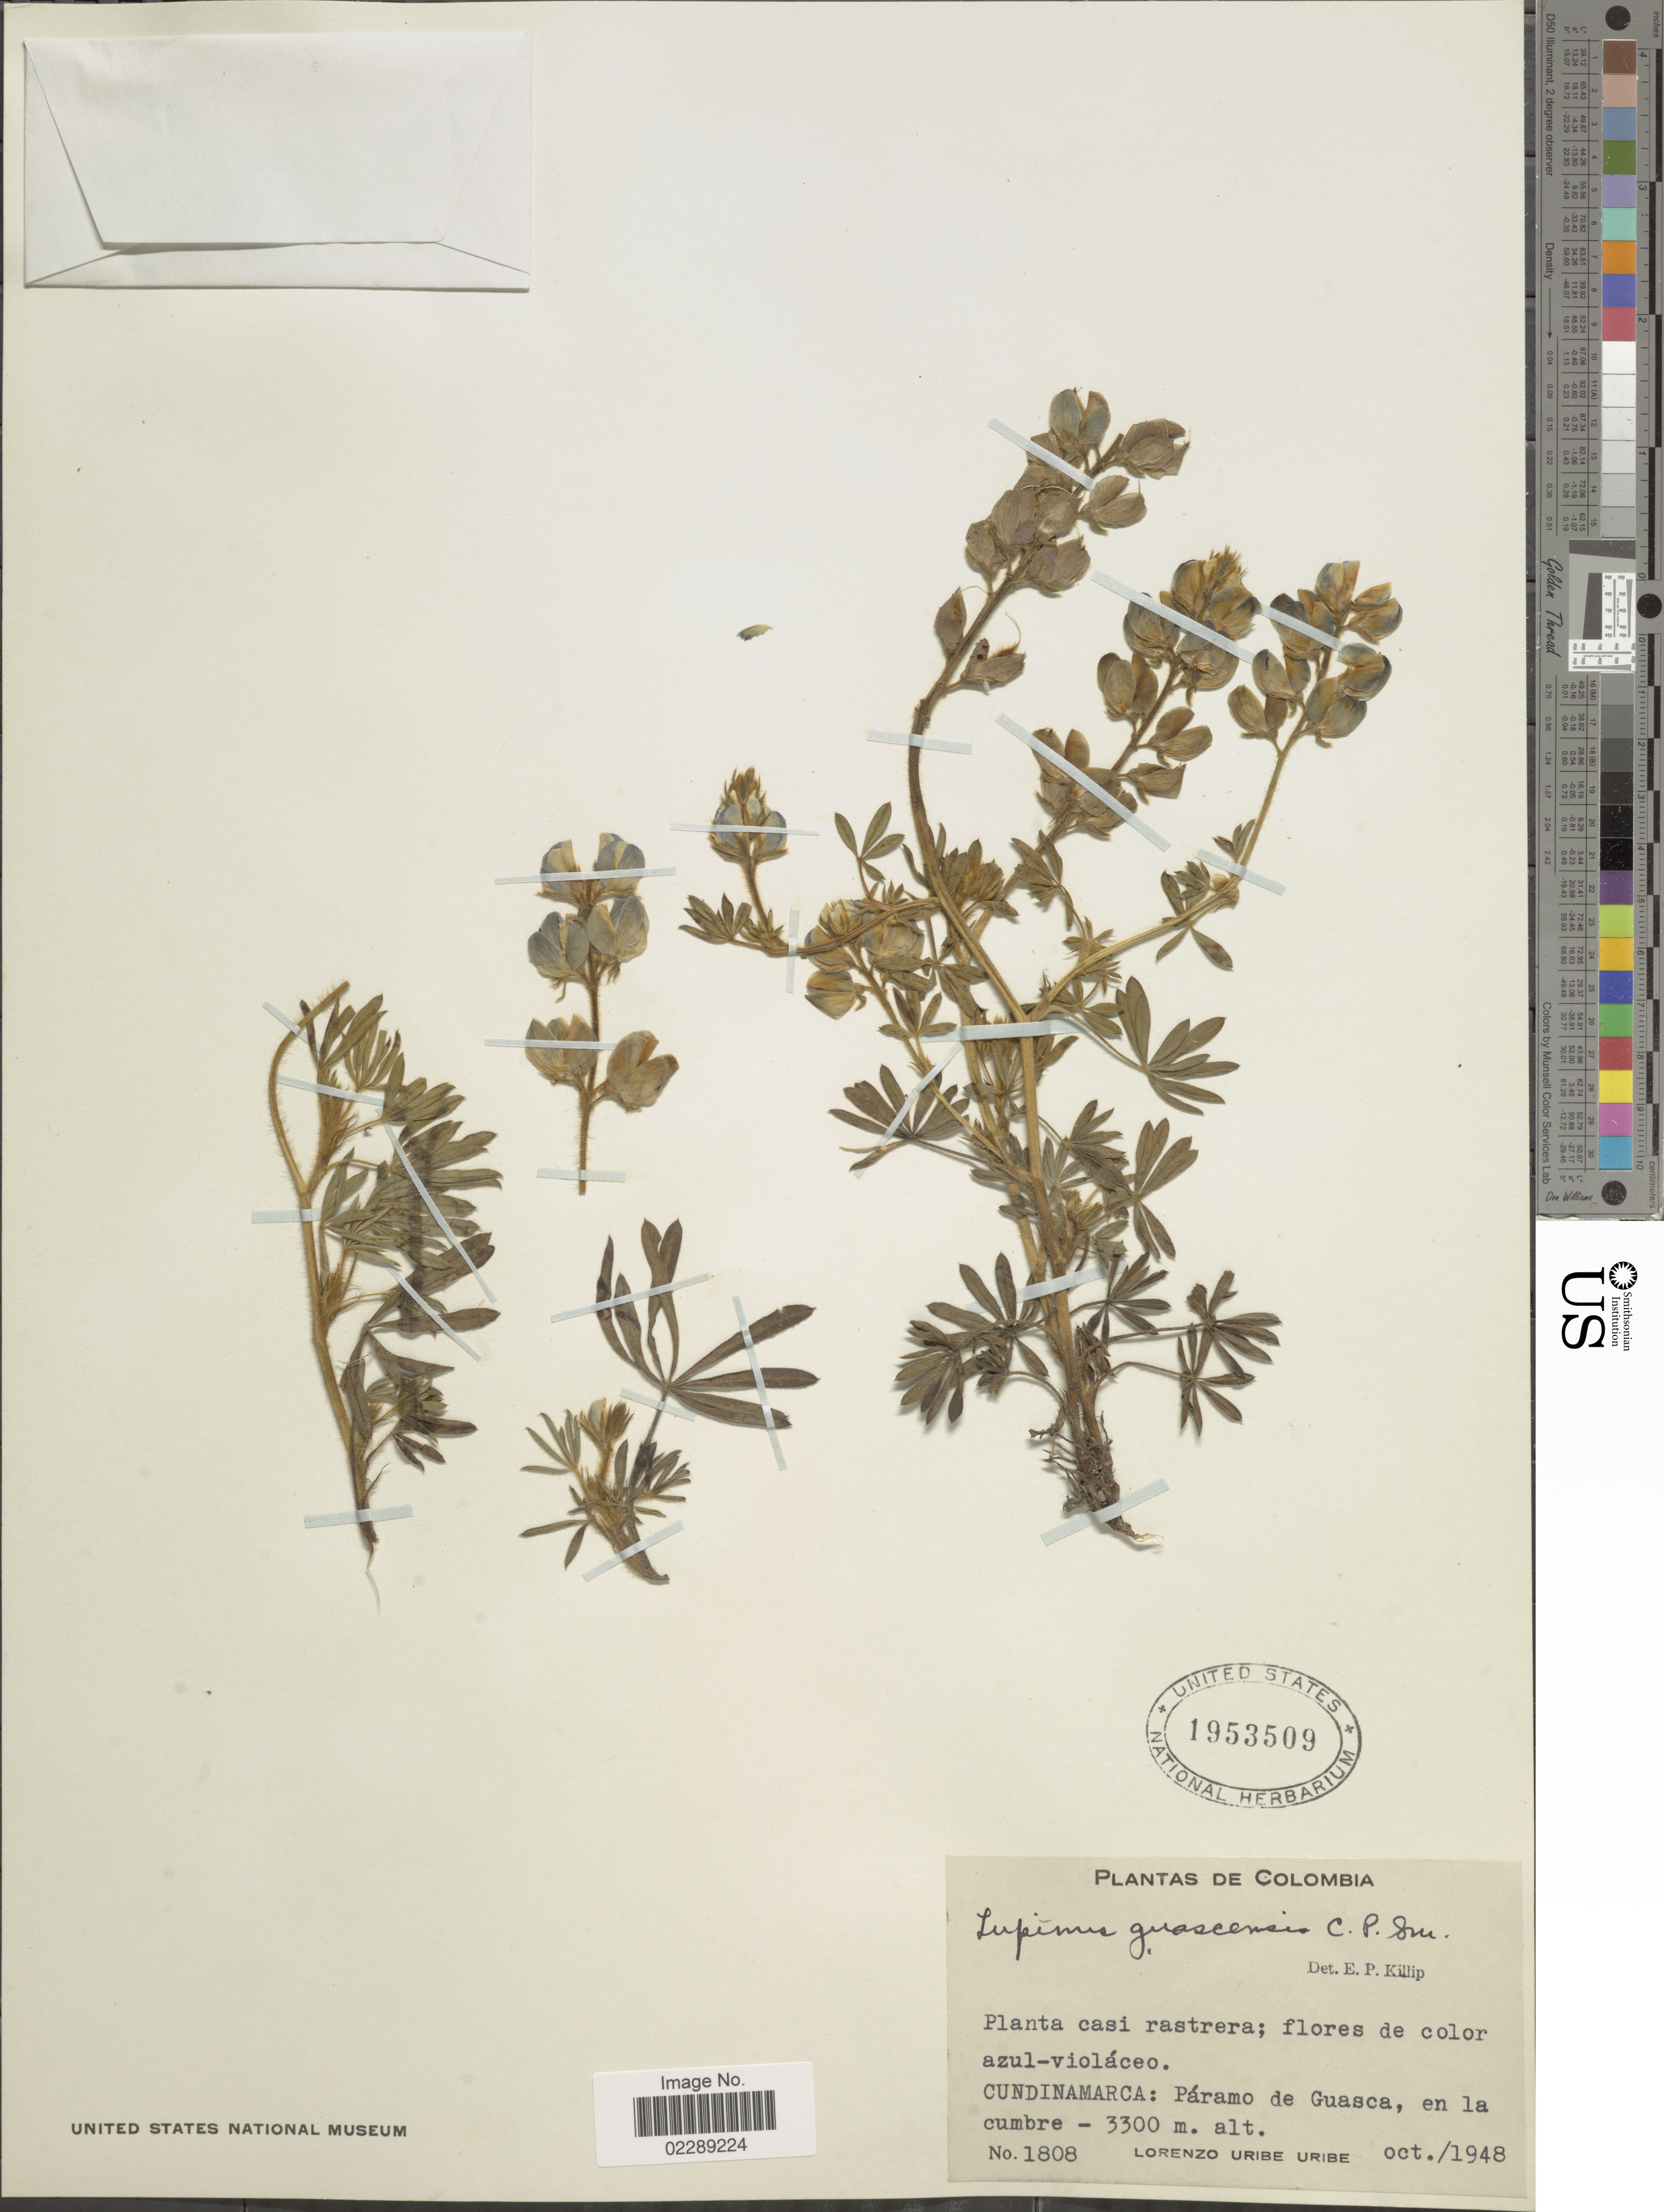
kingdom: Plantae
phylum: Tracheophyta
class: Magnoliopsida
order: Fabales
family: Fabaceae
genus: Lupinus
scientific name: Lupinus guascensis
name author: C.P. Sm.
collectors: L. Uribe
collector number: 1808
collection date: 1948-10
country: Colombia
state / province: Cundinamarca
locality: Cundinamarca: Páramo de Guasca, en la cumbre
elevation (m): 3300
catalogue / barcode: US 1953509